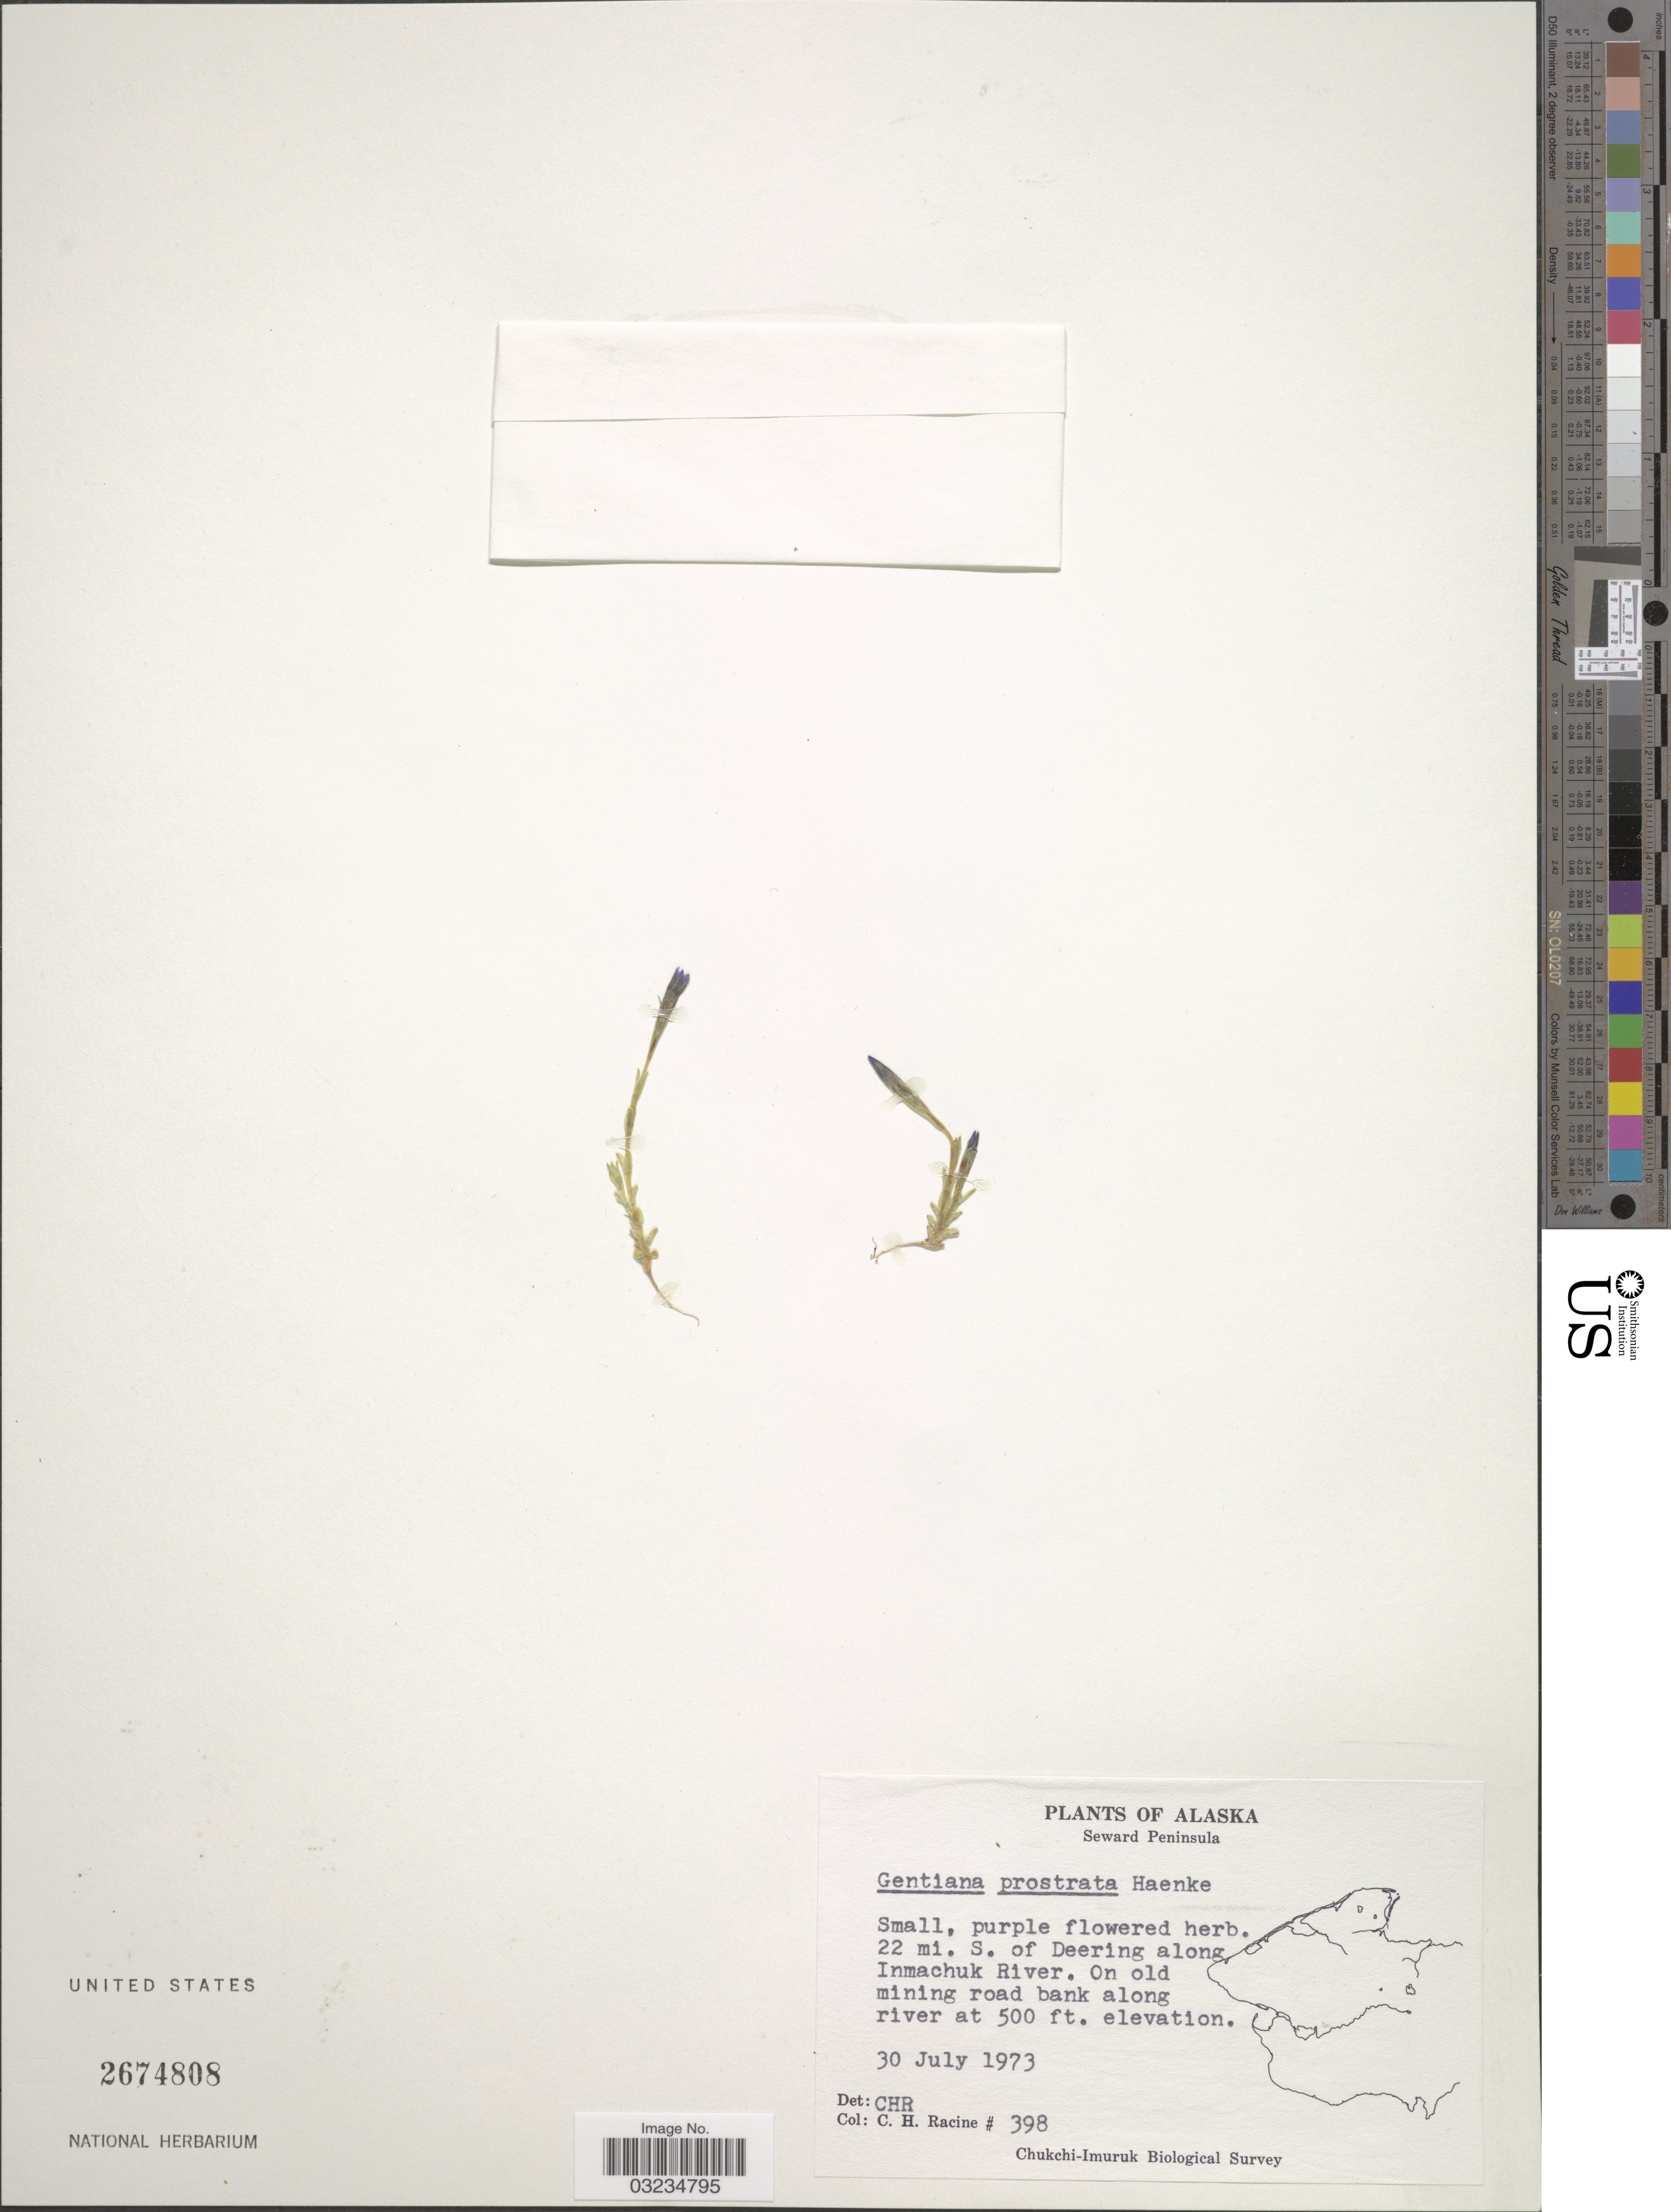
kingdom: Plantae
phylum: Tracheophyta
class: Magnoliopsida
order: Gentianales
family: Gentianaceae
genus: Gentiana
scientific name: Gentiana prostrata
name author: Haenke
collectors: C. Racine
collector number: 398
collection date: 1973-07-30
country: United States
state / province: Alaska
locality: Seward Peninsula. 22 mi. S. of Deering along Inmachuk River. On old mining road bank along river.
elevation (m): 152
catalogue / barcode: US 2674808